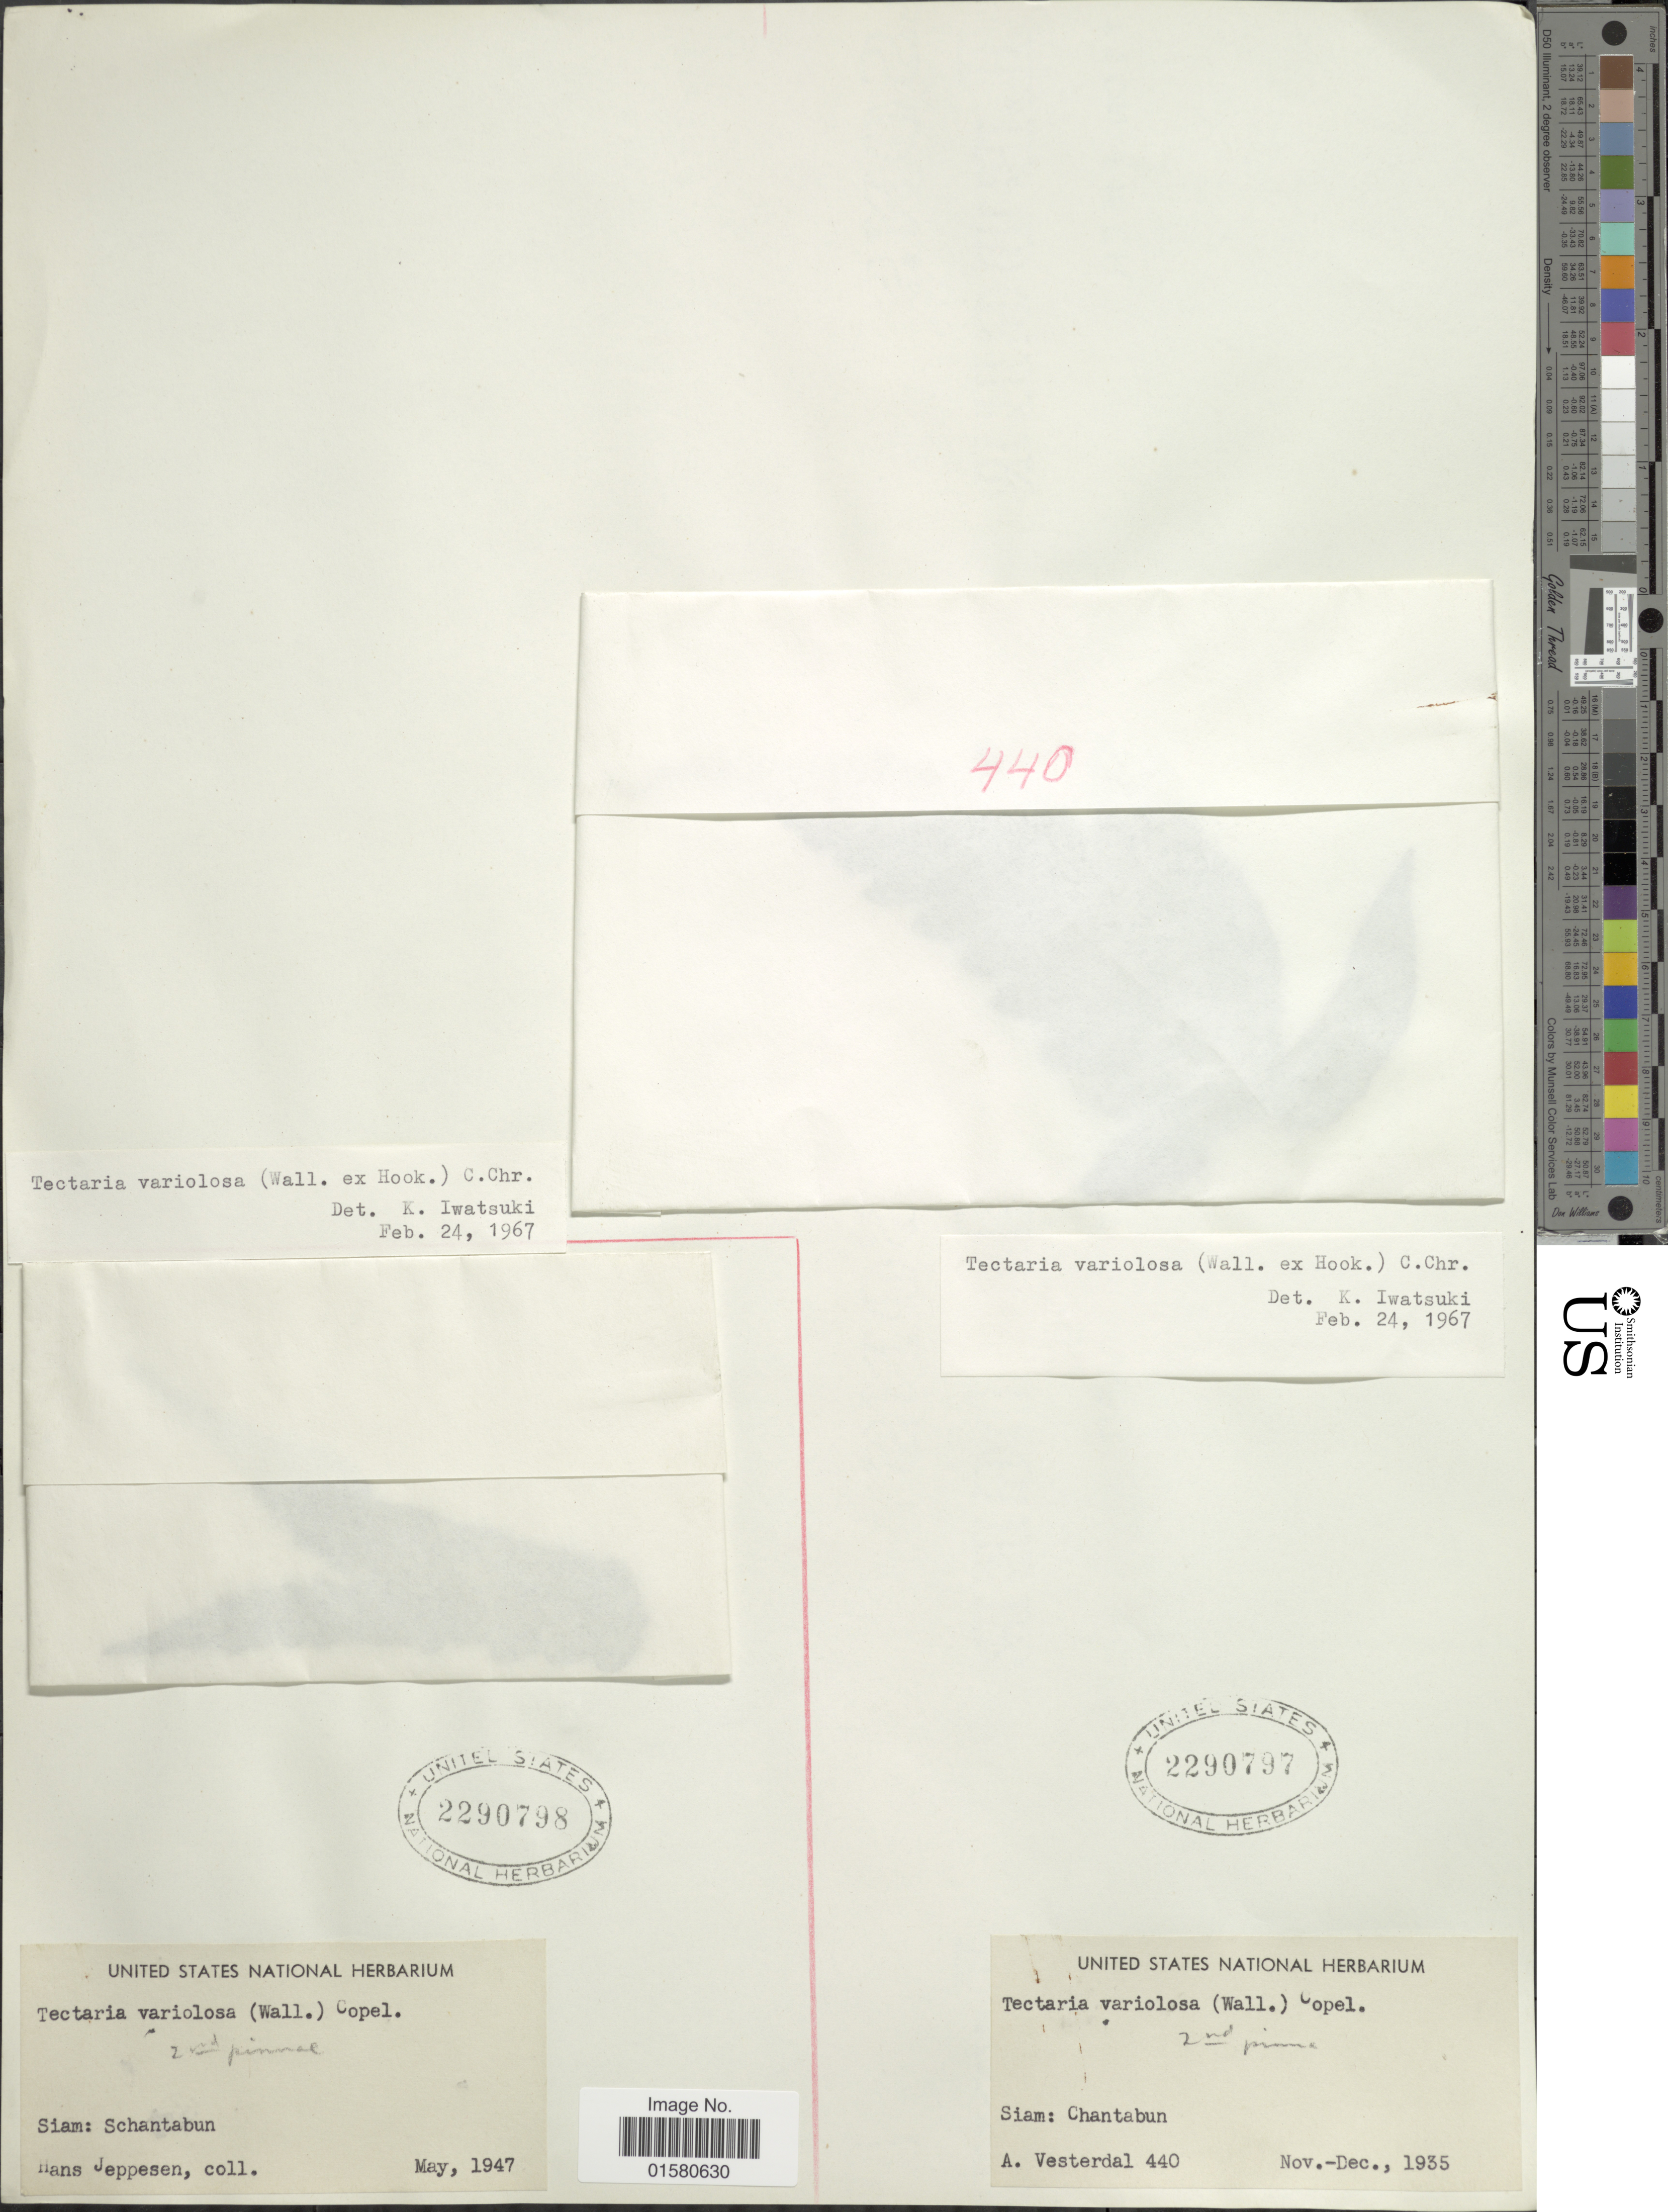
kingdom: Plantae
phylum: Tracheophyta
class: Polypodiopsida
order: Polypodiales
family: Tectariaceae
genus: Tectaria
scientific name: Tectaria variolosa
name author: (Wall. ex Hook.) C. Chr.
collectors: H. Jeppesen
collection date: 1947-05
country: Thailand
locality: Siam: Schantabun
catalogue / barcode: US 2290798-2